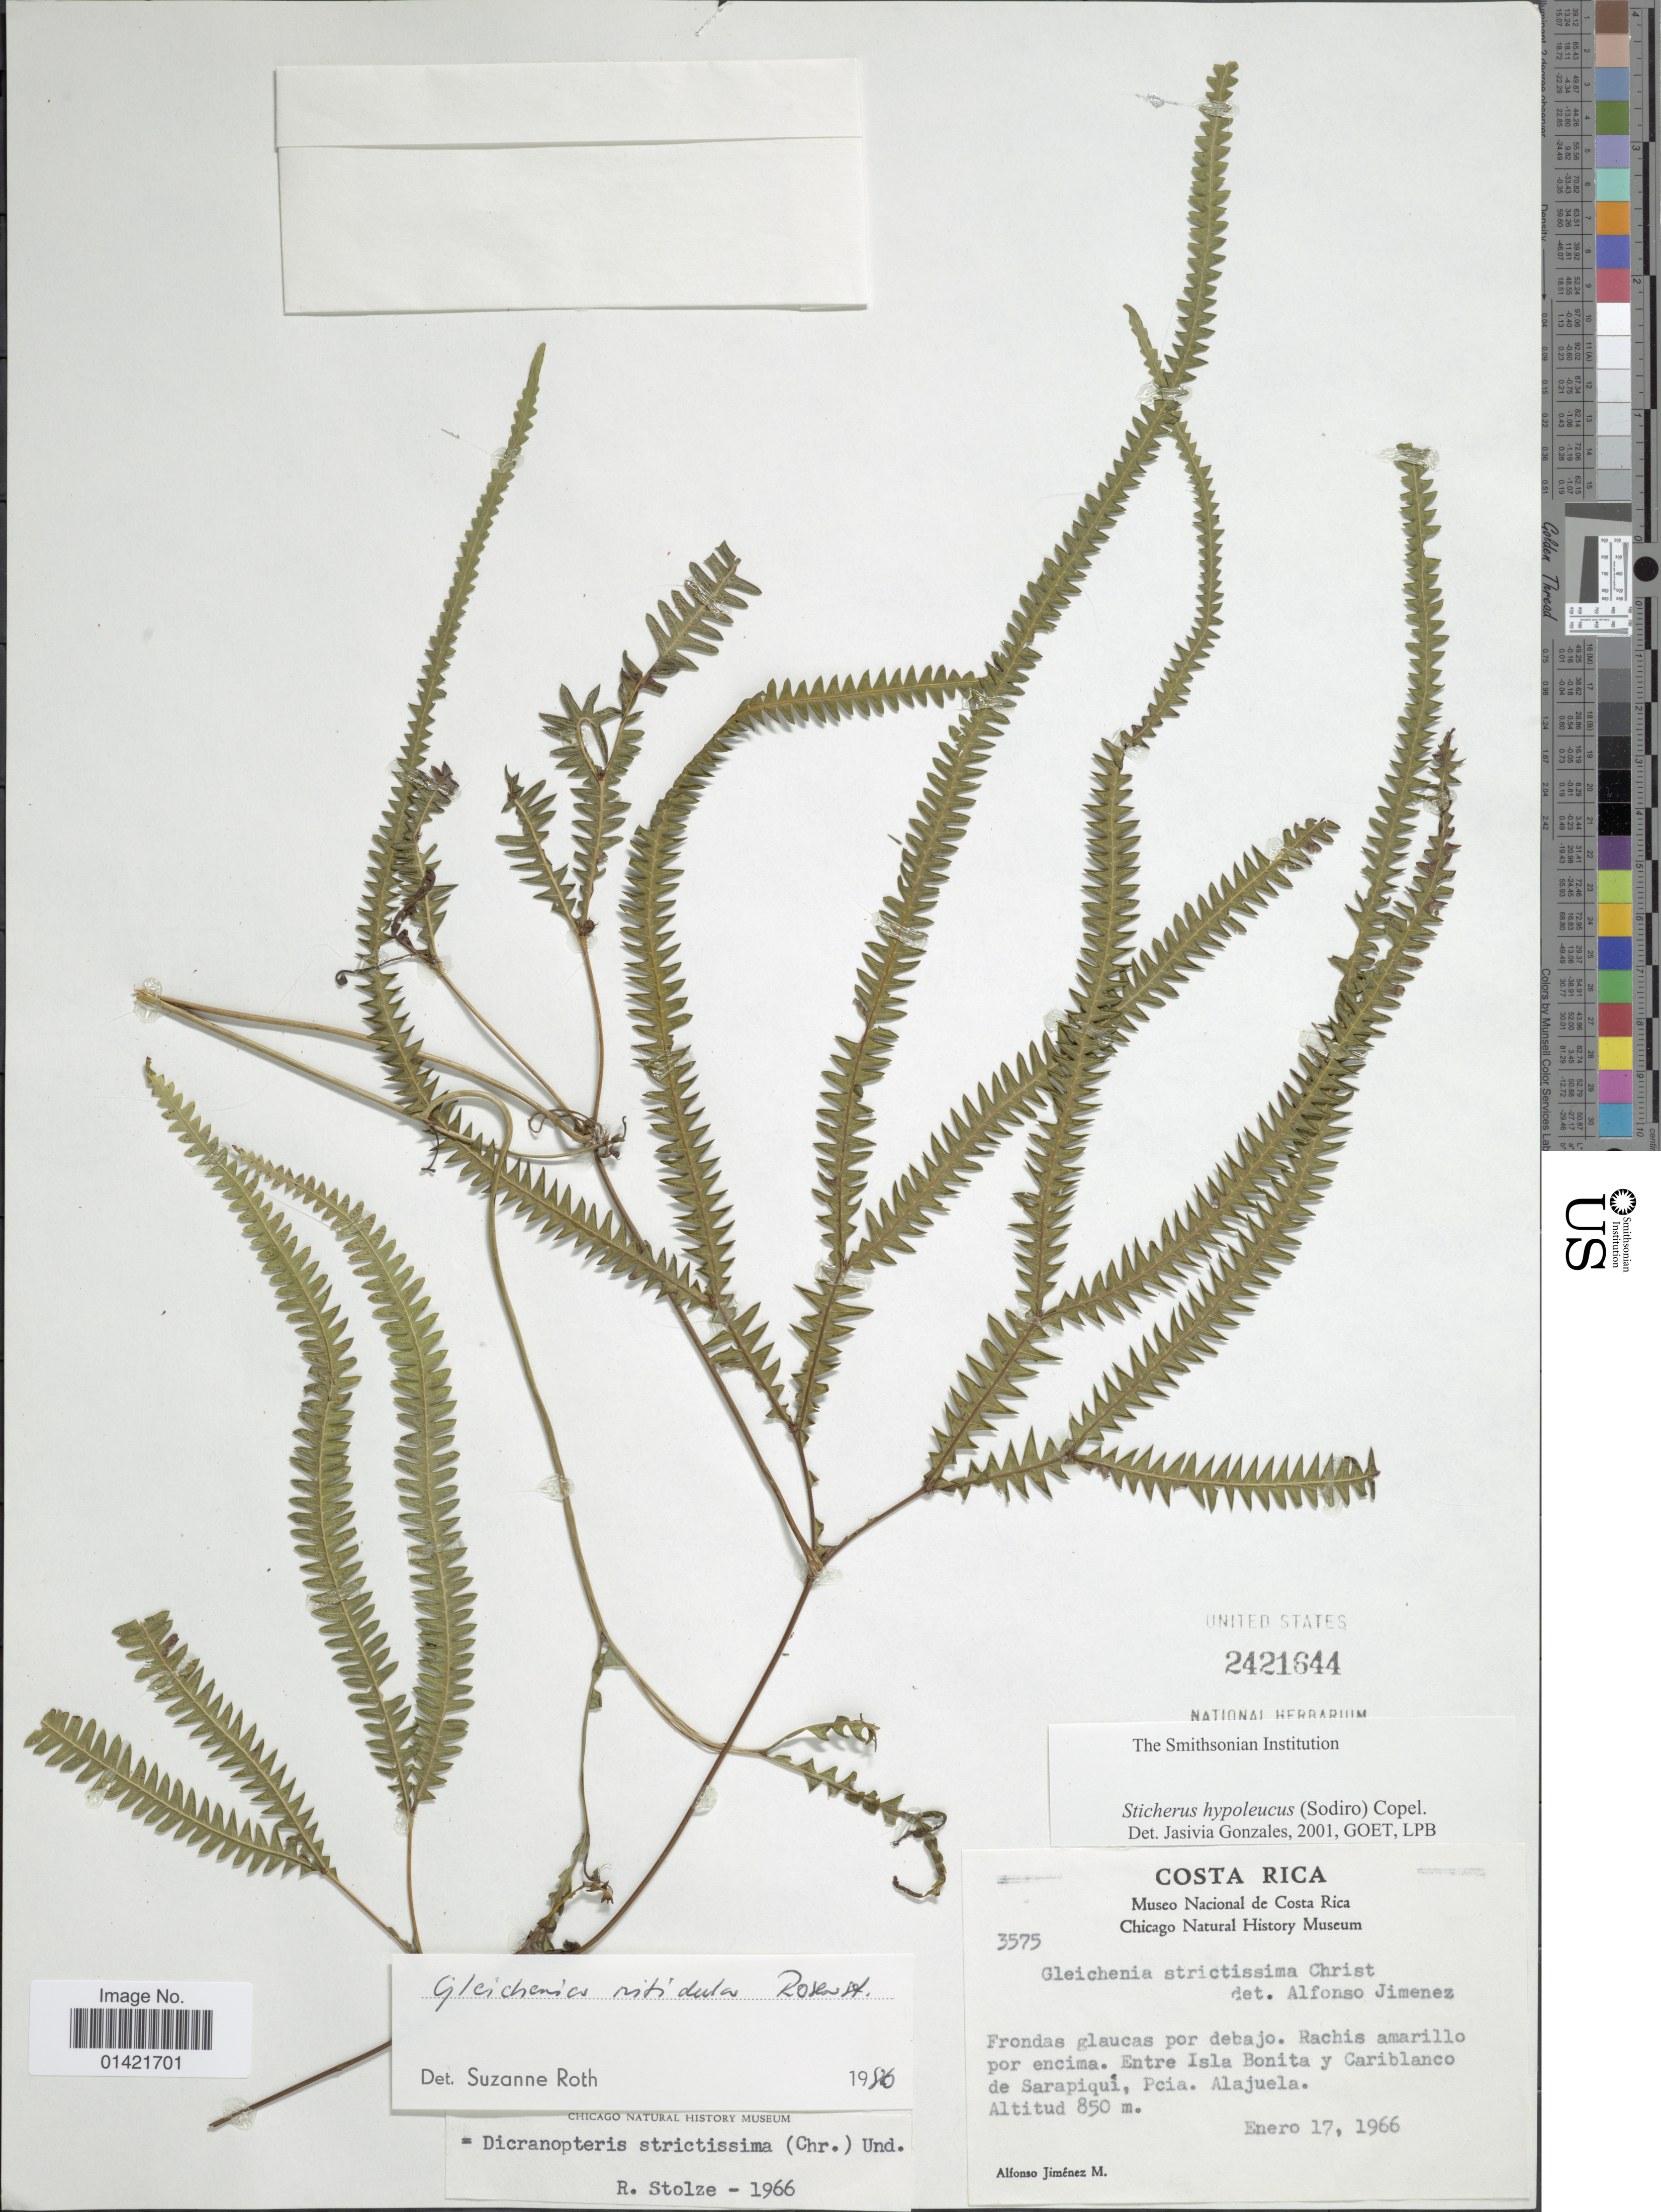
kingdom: Plantae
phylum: Tracheophyta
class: Polypodiopsida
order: Gleicheniales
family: Gleicheniaceae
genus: Sticherus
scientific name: Sticherus hypoleucus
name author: (Sodiro) Copel.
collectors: A. Jimenez M.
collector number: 3575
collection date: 1966-01-17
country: Costa Rica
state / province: Alajuela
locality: Entre Isla Bonita y Cariblanco de Sarapiqui, Pcia. Alajuela.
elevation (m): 850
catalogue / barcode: US 2421644